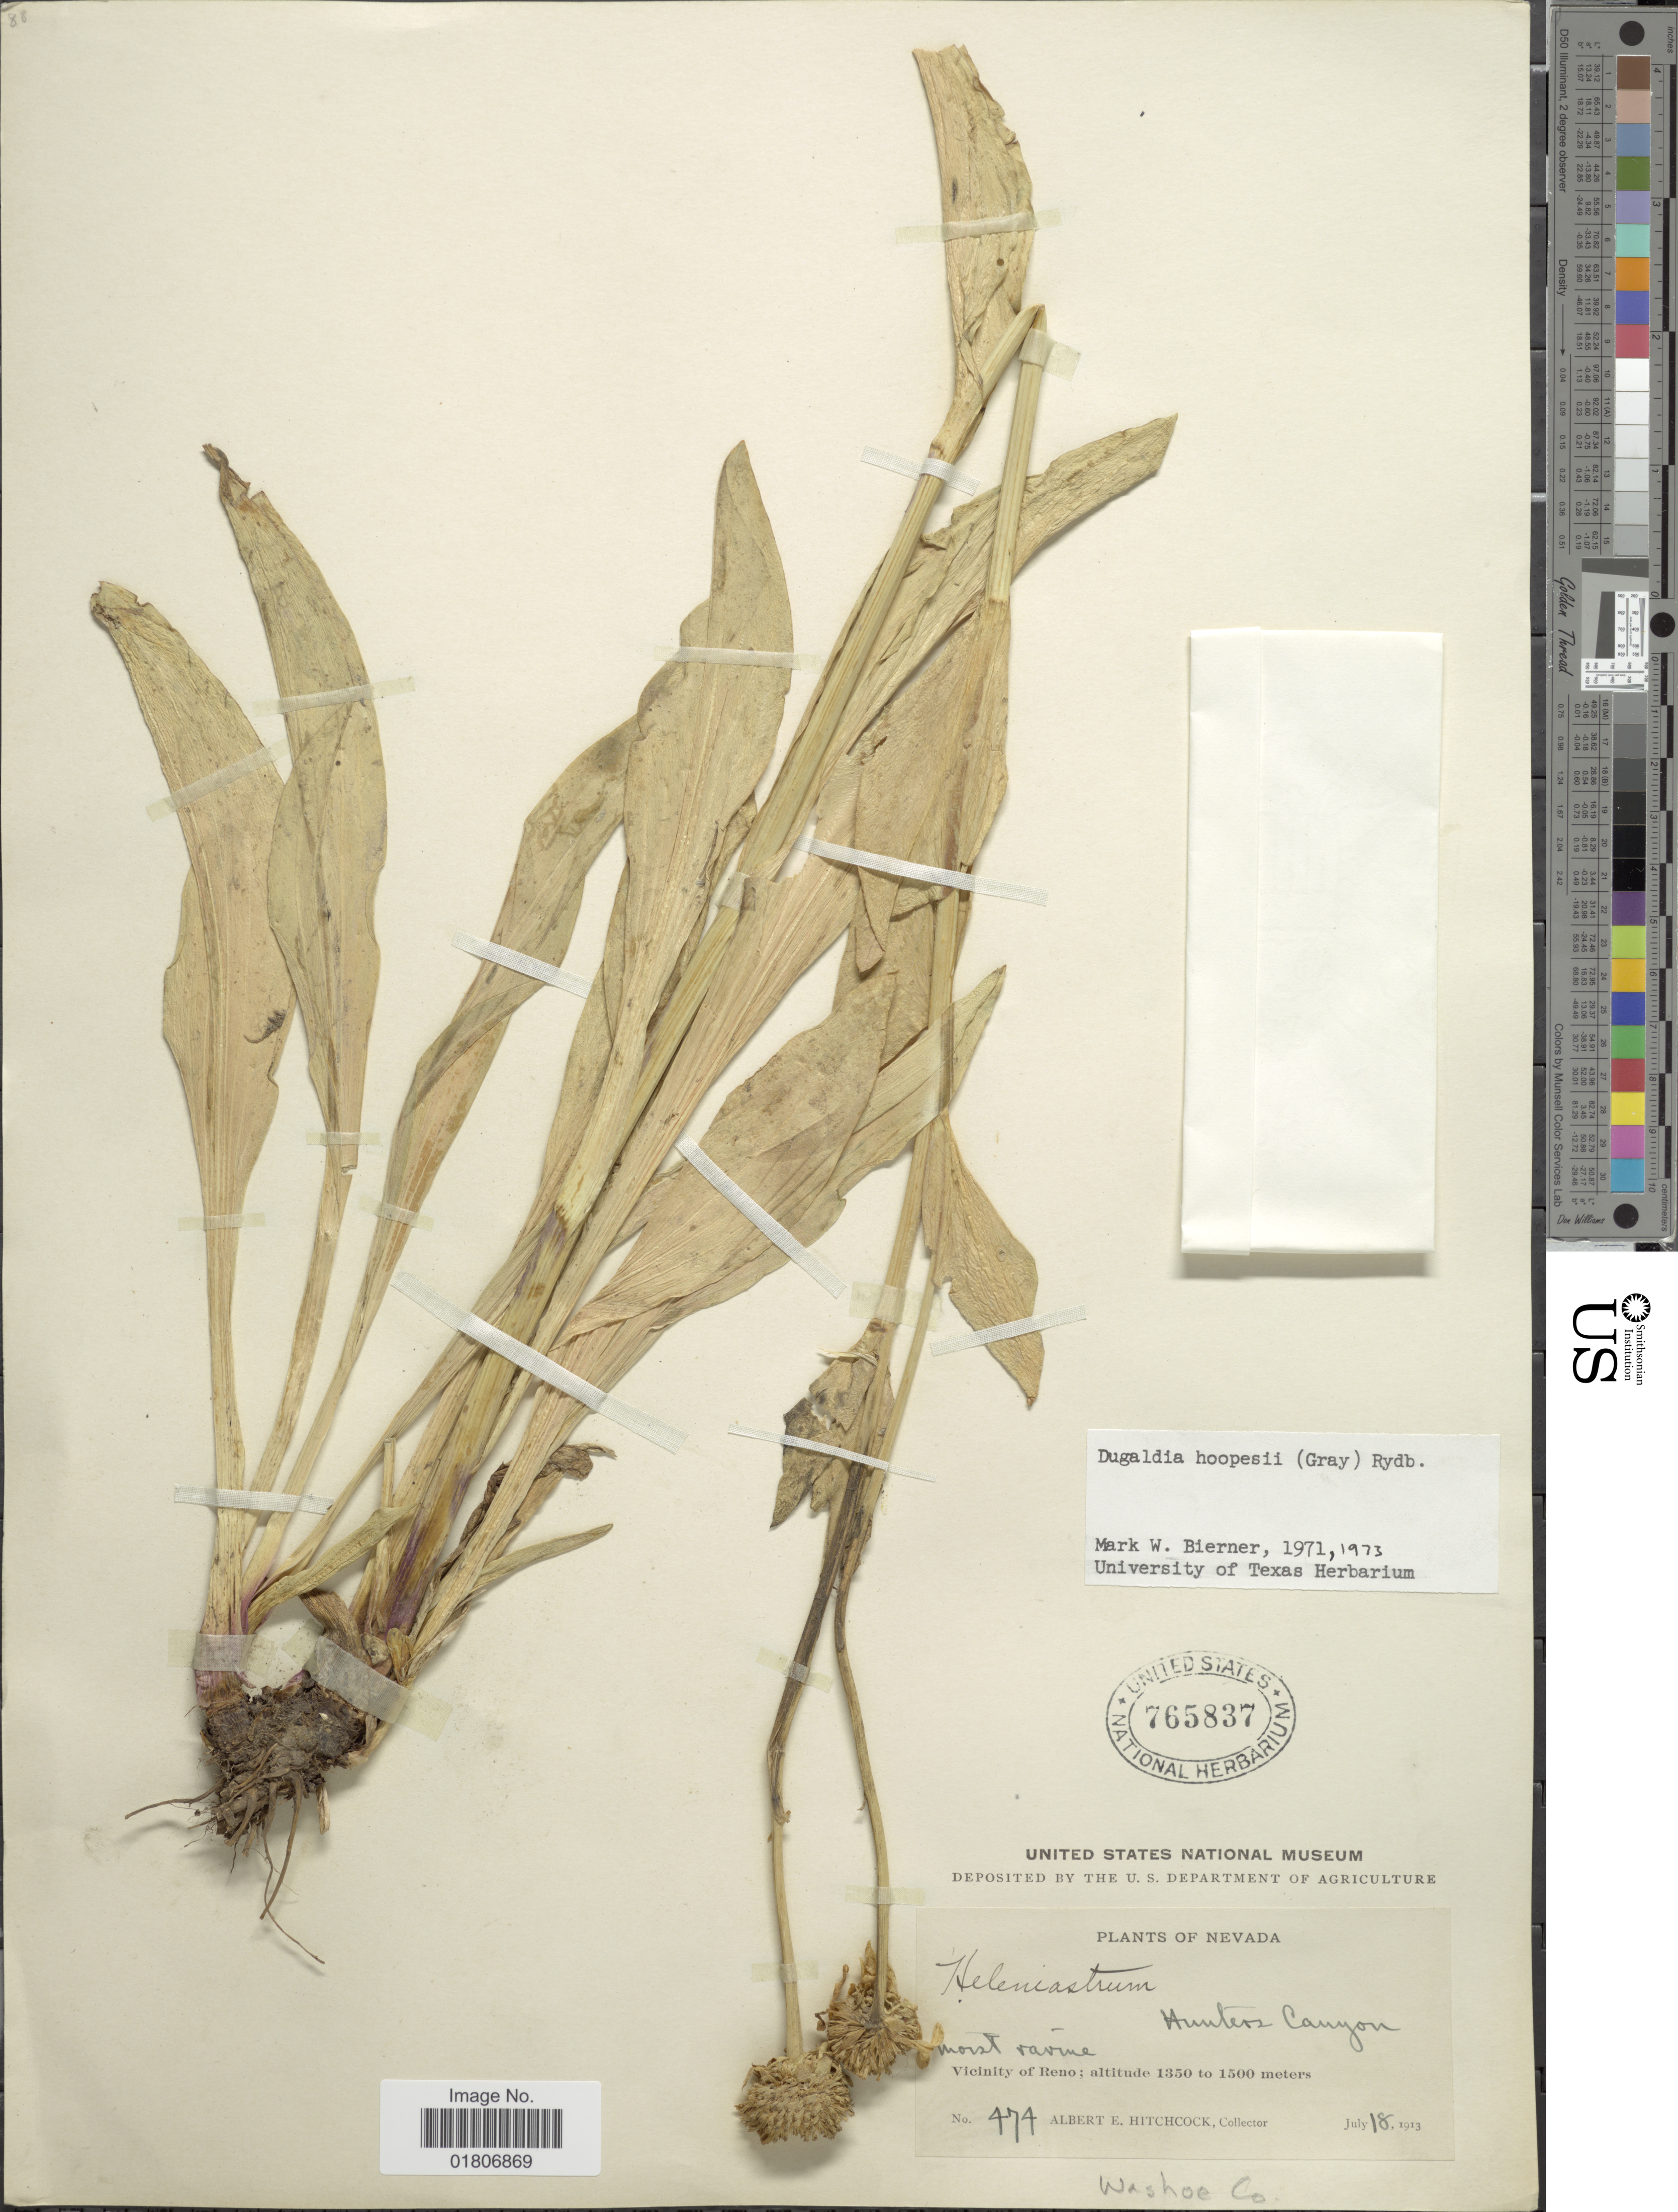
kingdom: Plantae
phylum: Tracheophyta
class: Magnoliopsida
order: Asterales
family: Asteraceae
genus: Dugaldia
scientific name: Dugaldia hoopesii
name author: (A. Gray) Rydb.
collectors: A. Hitchcock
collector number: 474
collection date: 1913-07-18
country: United States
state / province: Nevada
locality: Hunterz Canyon. Vicinity of Reno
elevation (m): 1350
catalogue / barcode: US 765837